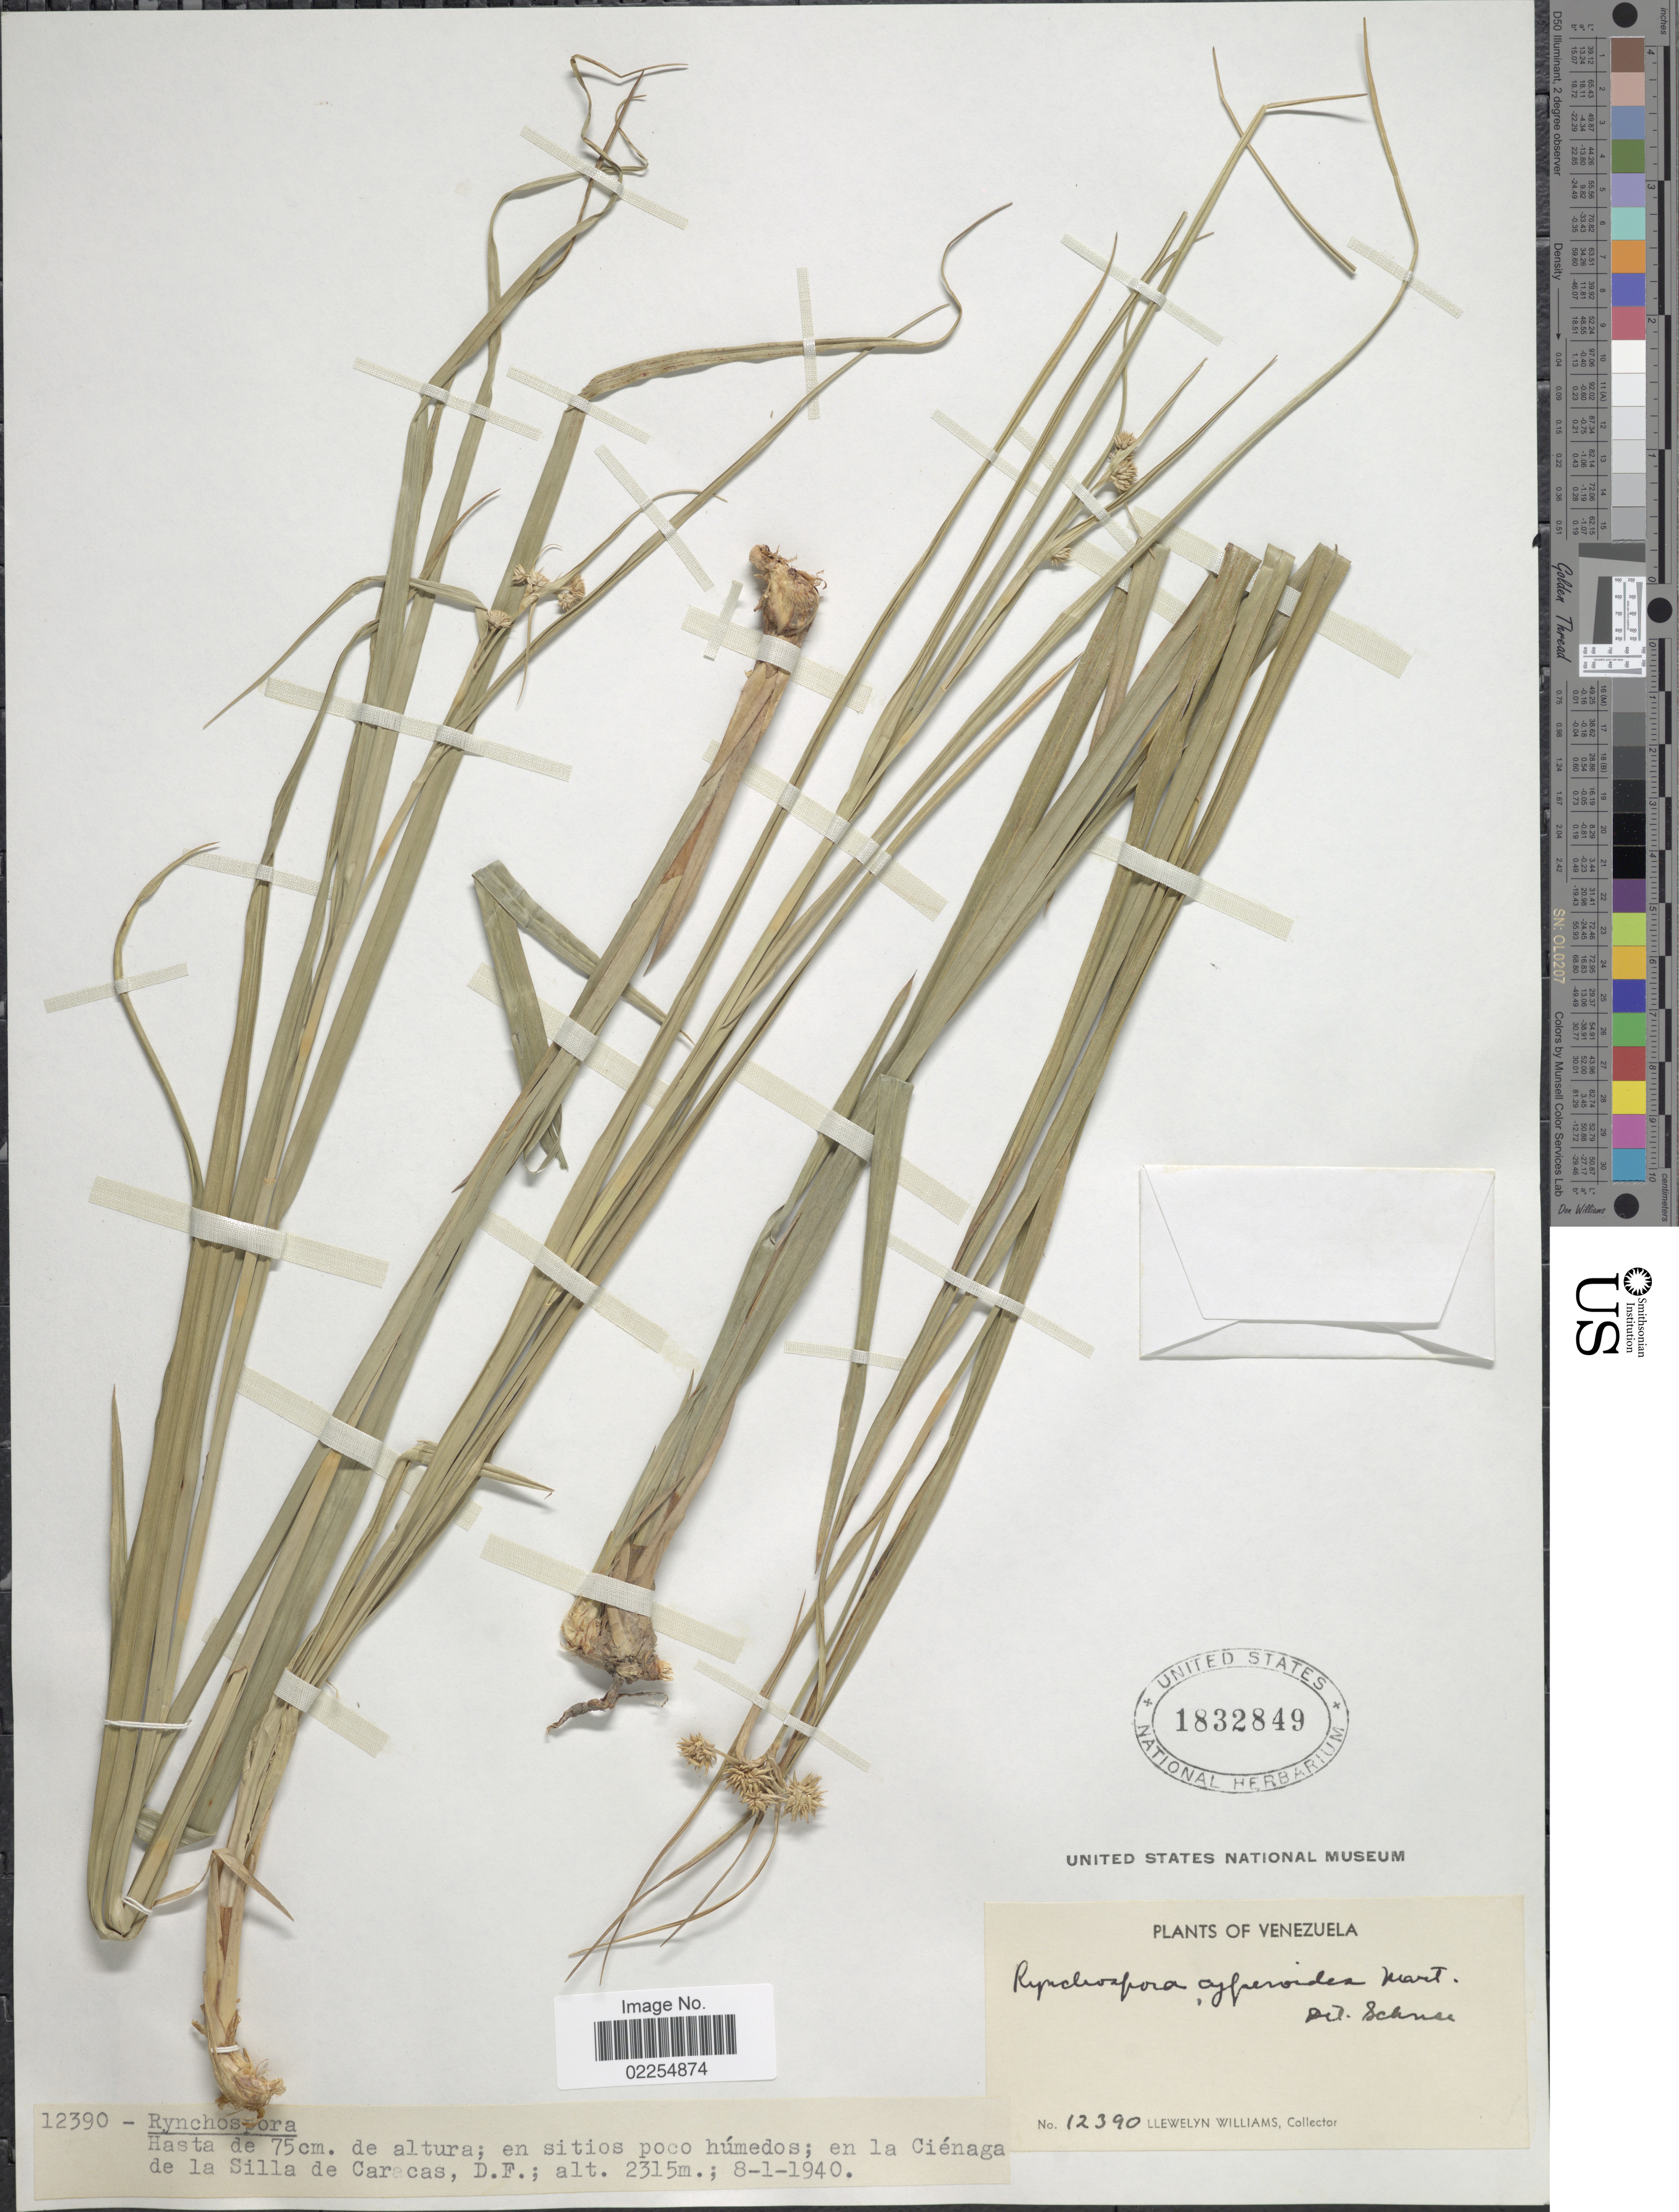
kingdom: Plantae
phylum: Tracheophyta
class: Liliopsida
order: Poales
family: Cyperaceae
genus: Rhynchospora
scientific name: Rhynchospora holoschoenoides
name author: (Rich.) Herter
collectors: Ll. Williams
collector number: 12390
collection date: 1940-01-08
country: Venezuela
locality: En la Cienaga de la Silla de Caracas, D.F.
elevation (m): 2315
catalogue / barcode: US 1832849